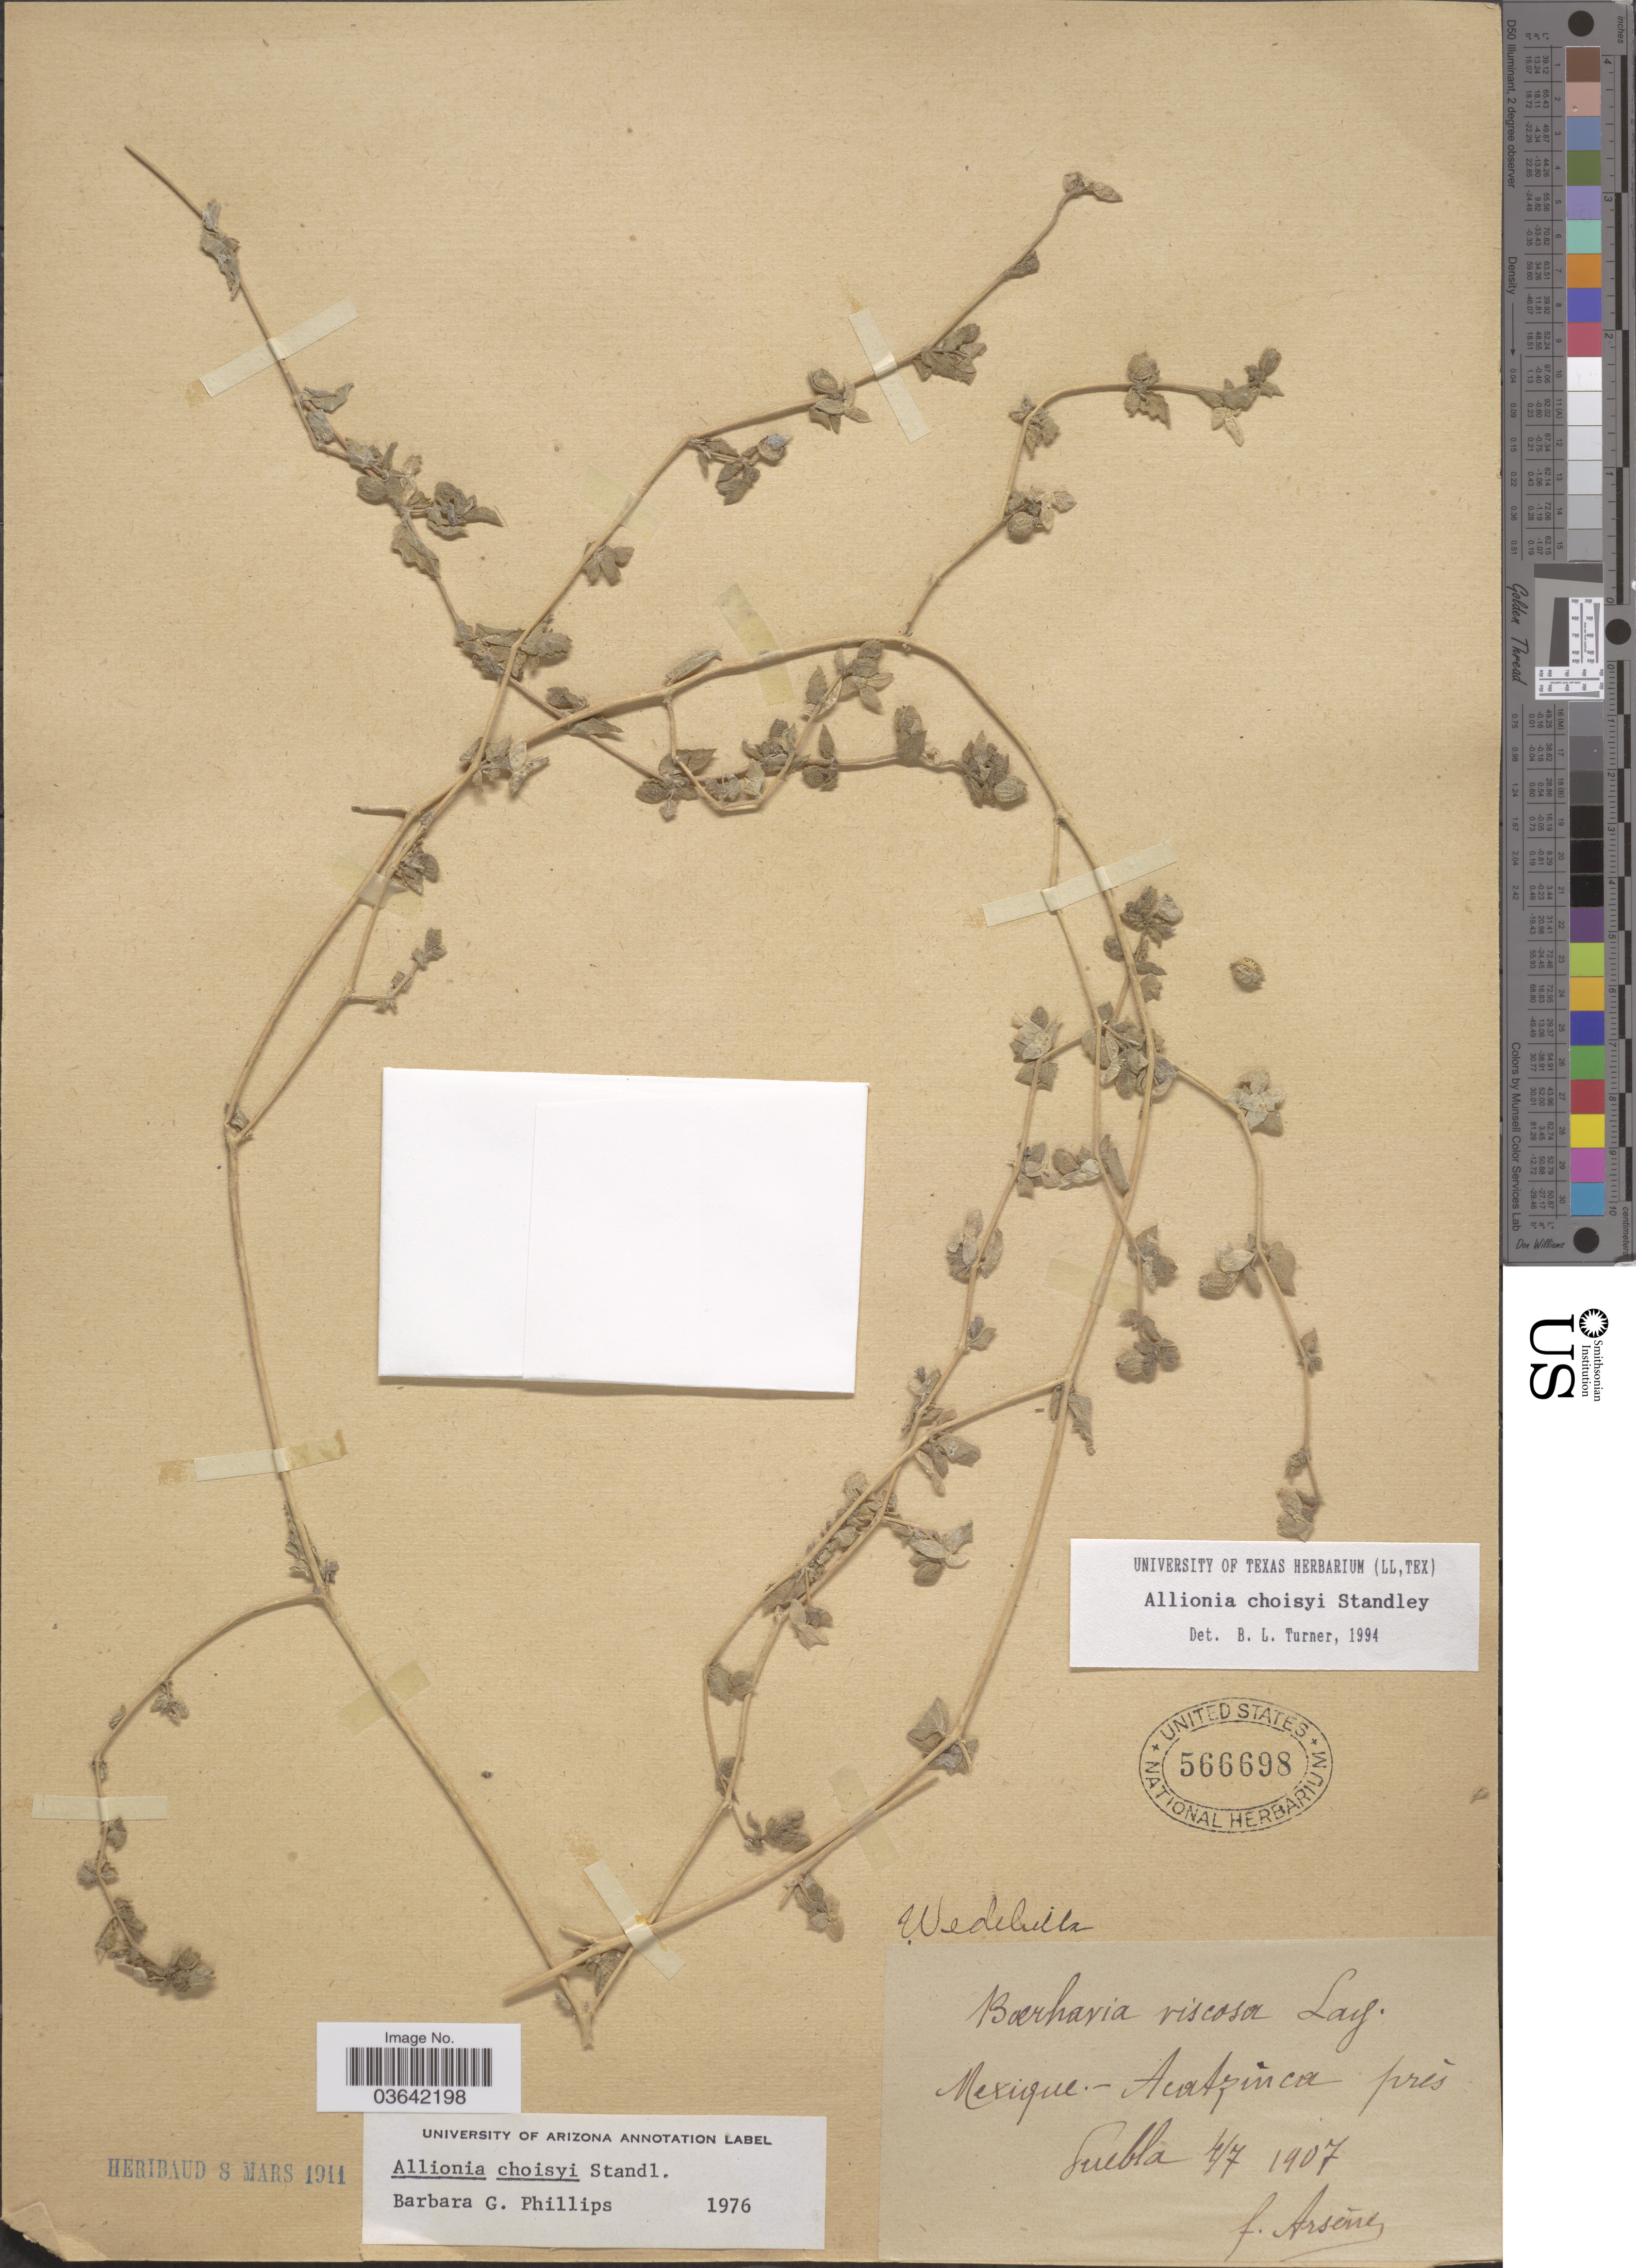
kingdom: Plantae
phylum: Tracheophyta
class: Magnoliopsida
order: Caryophyllales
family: Nyctaginaceae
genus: Allionia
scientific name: Allionia choisyi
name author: Standl.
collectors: F. Arsène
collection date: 1907-07-04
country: Mexico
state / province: Puebla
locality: Acotzinca prés Puebla.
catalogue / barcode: US 566698